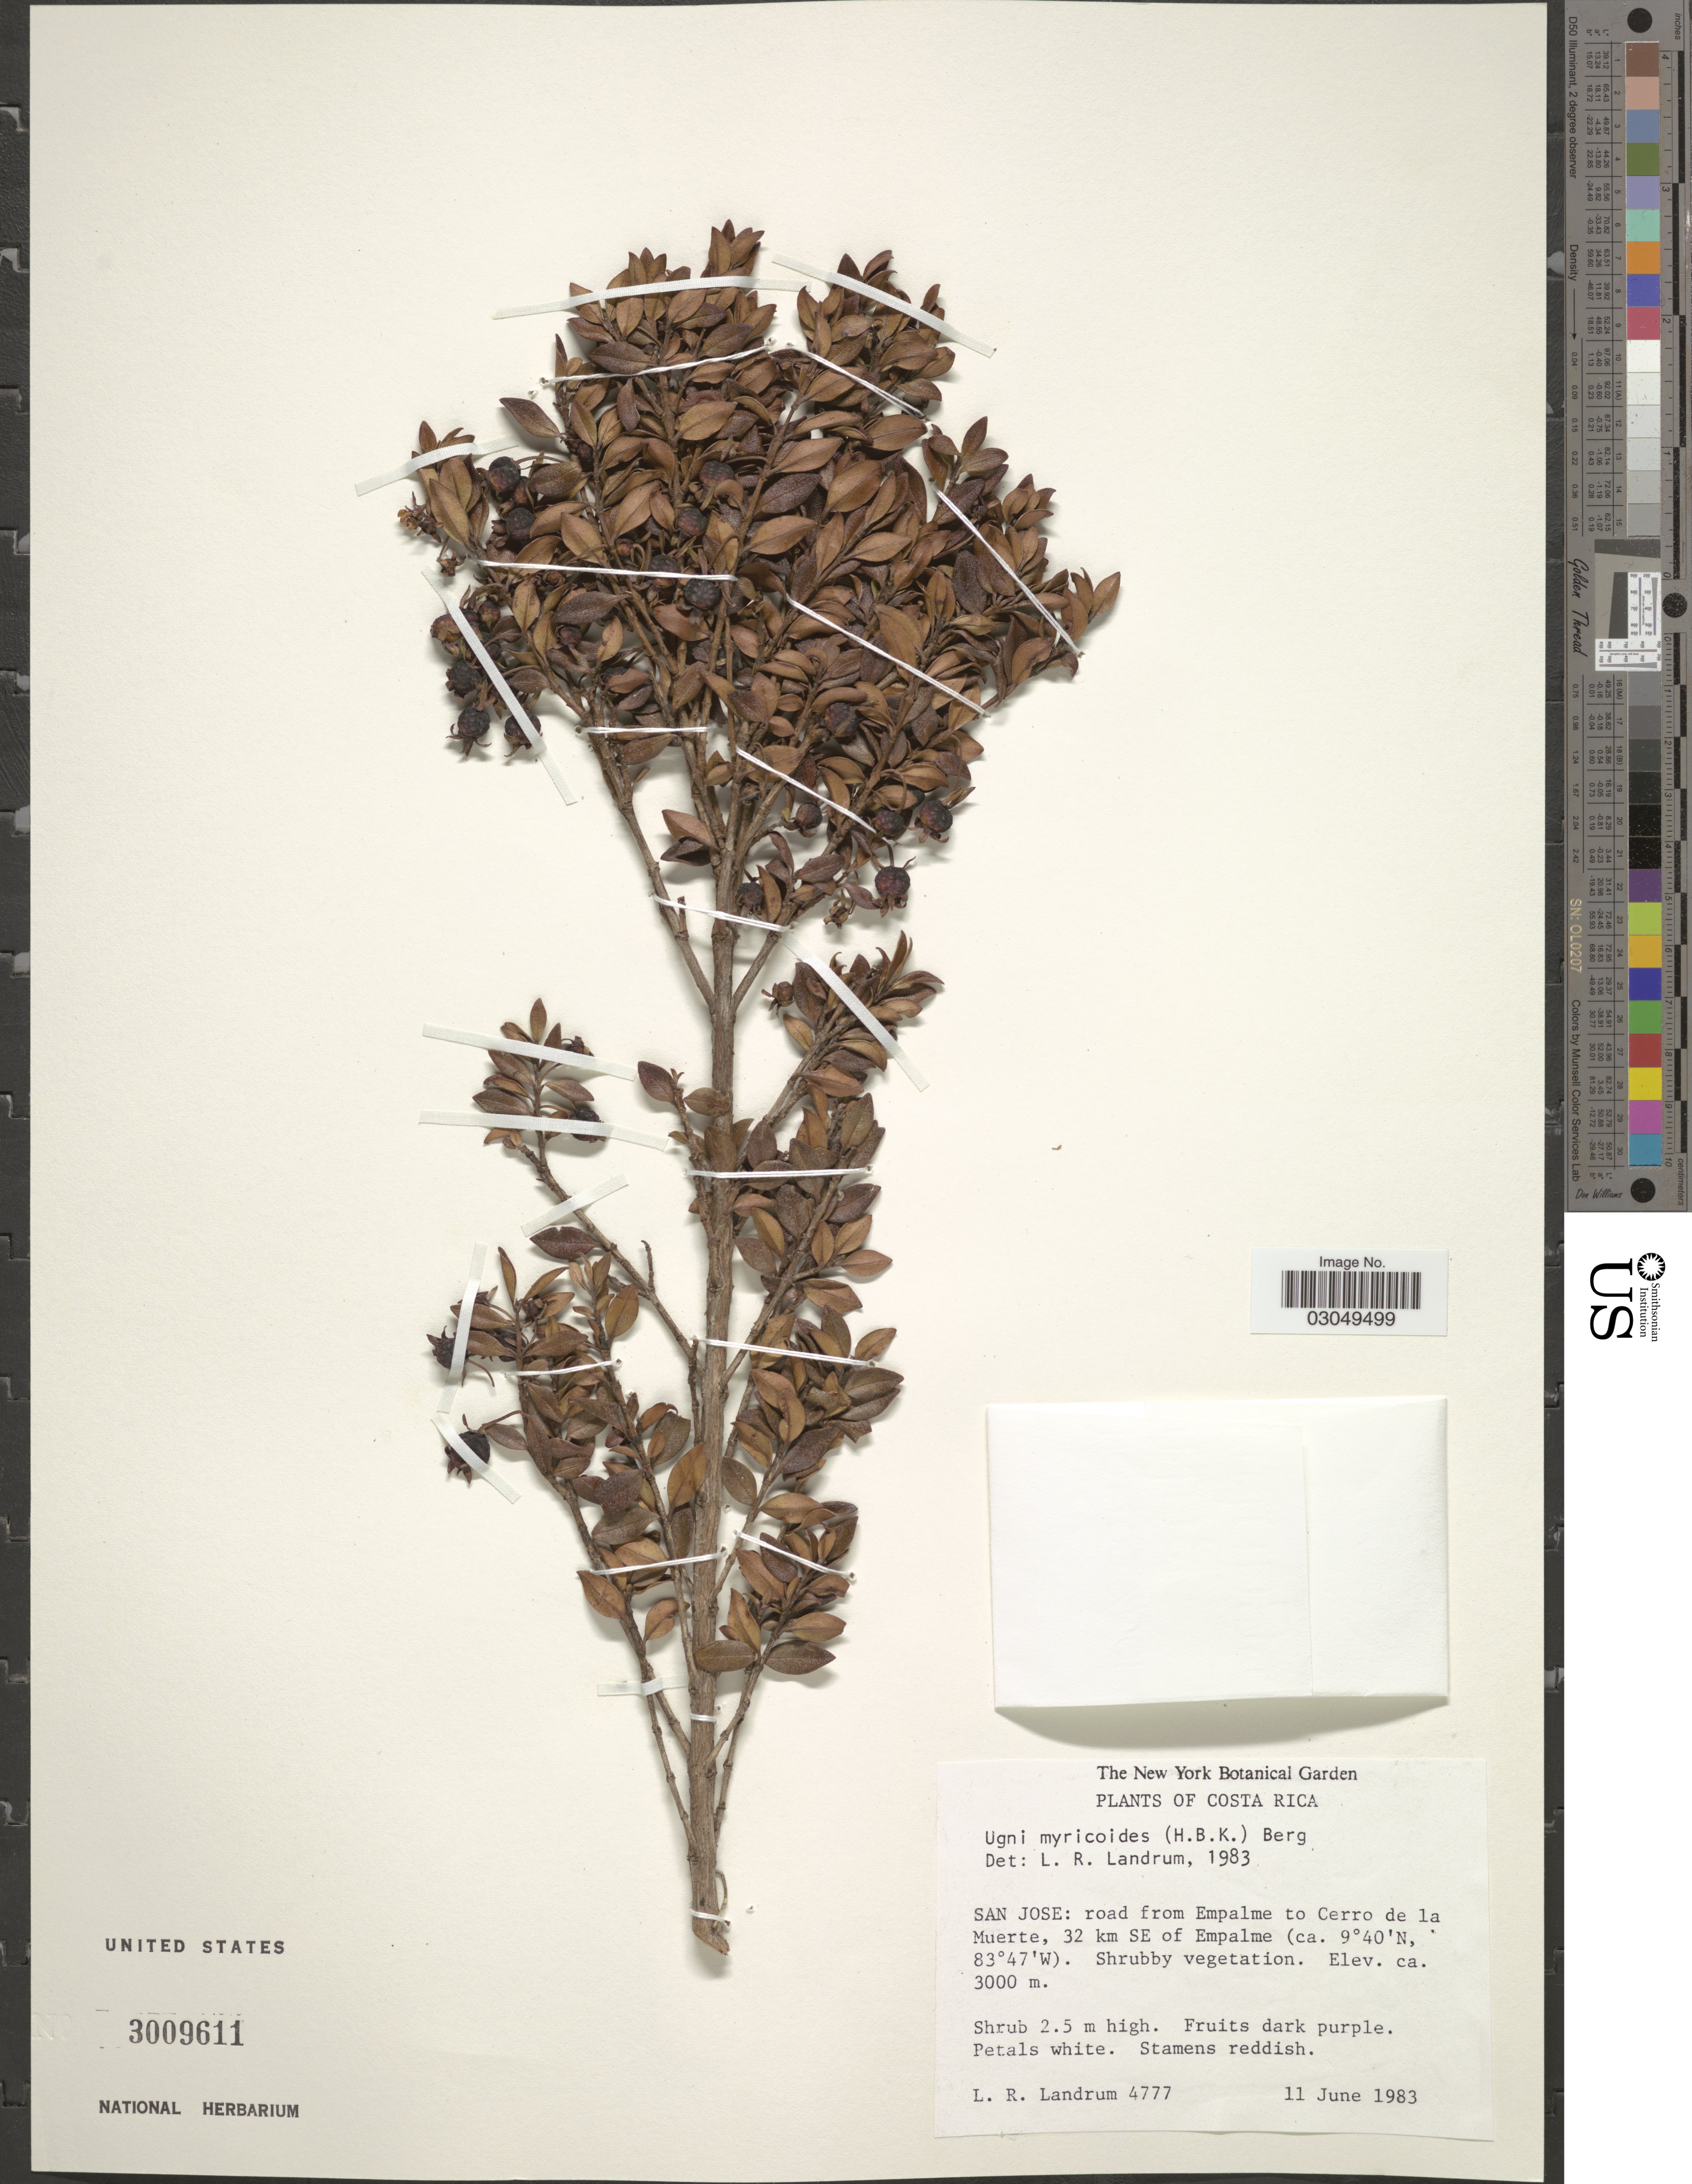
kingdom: Plantae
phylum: Tracheophyta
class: Magnoliopsida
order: Myrtales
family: Myrtaceae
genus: Ugni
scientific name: Ugni myricoides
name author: (Kunth) O. Berg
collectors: L. R. Landrum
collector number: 4777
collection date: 1983-06-11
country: Costa Rica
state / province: San José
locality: Road from Empalme to Cerro de la Muerte, 32 km SE of Empalme.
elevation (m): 3000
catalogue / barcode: US 3009611